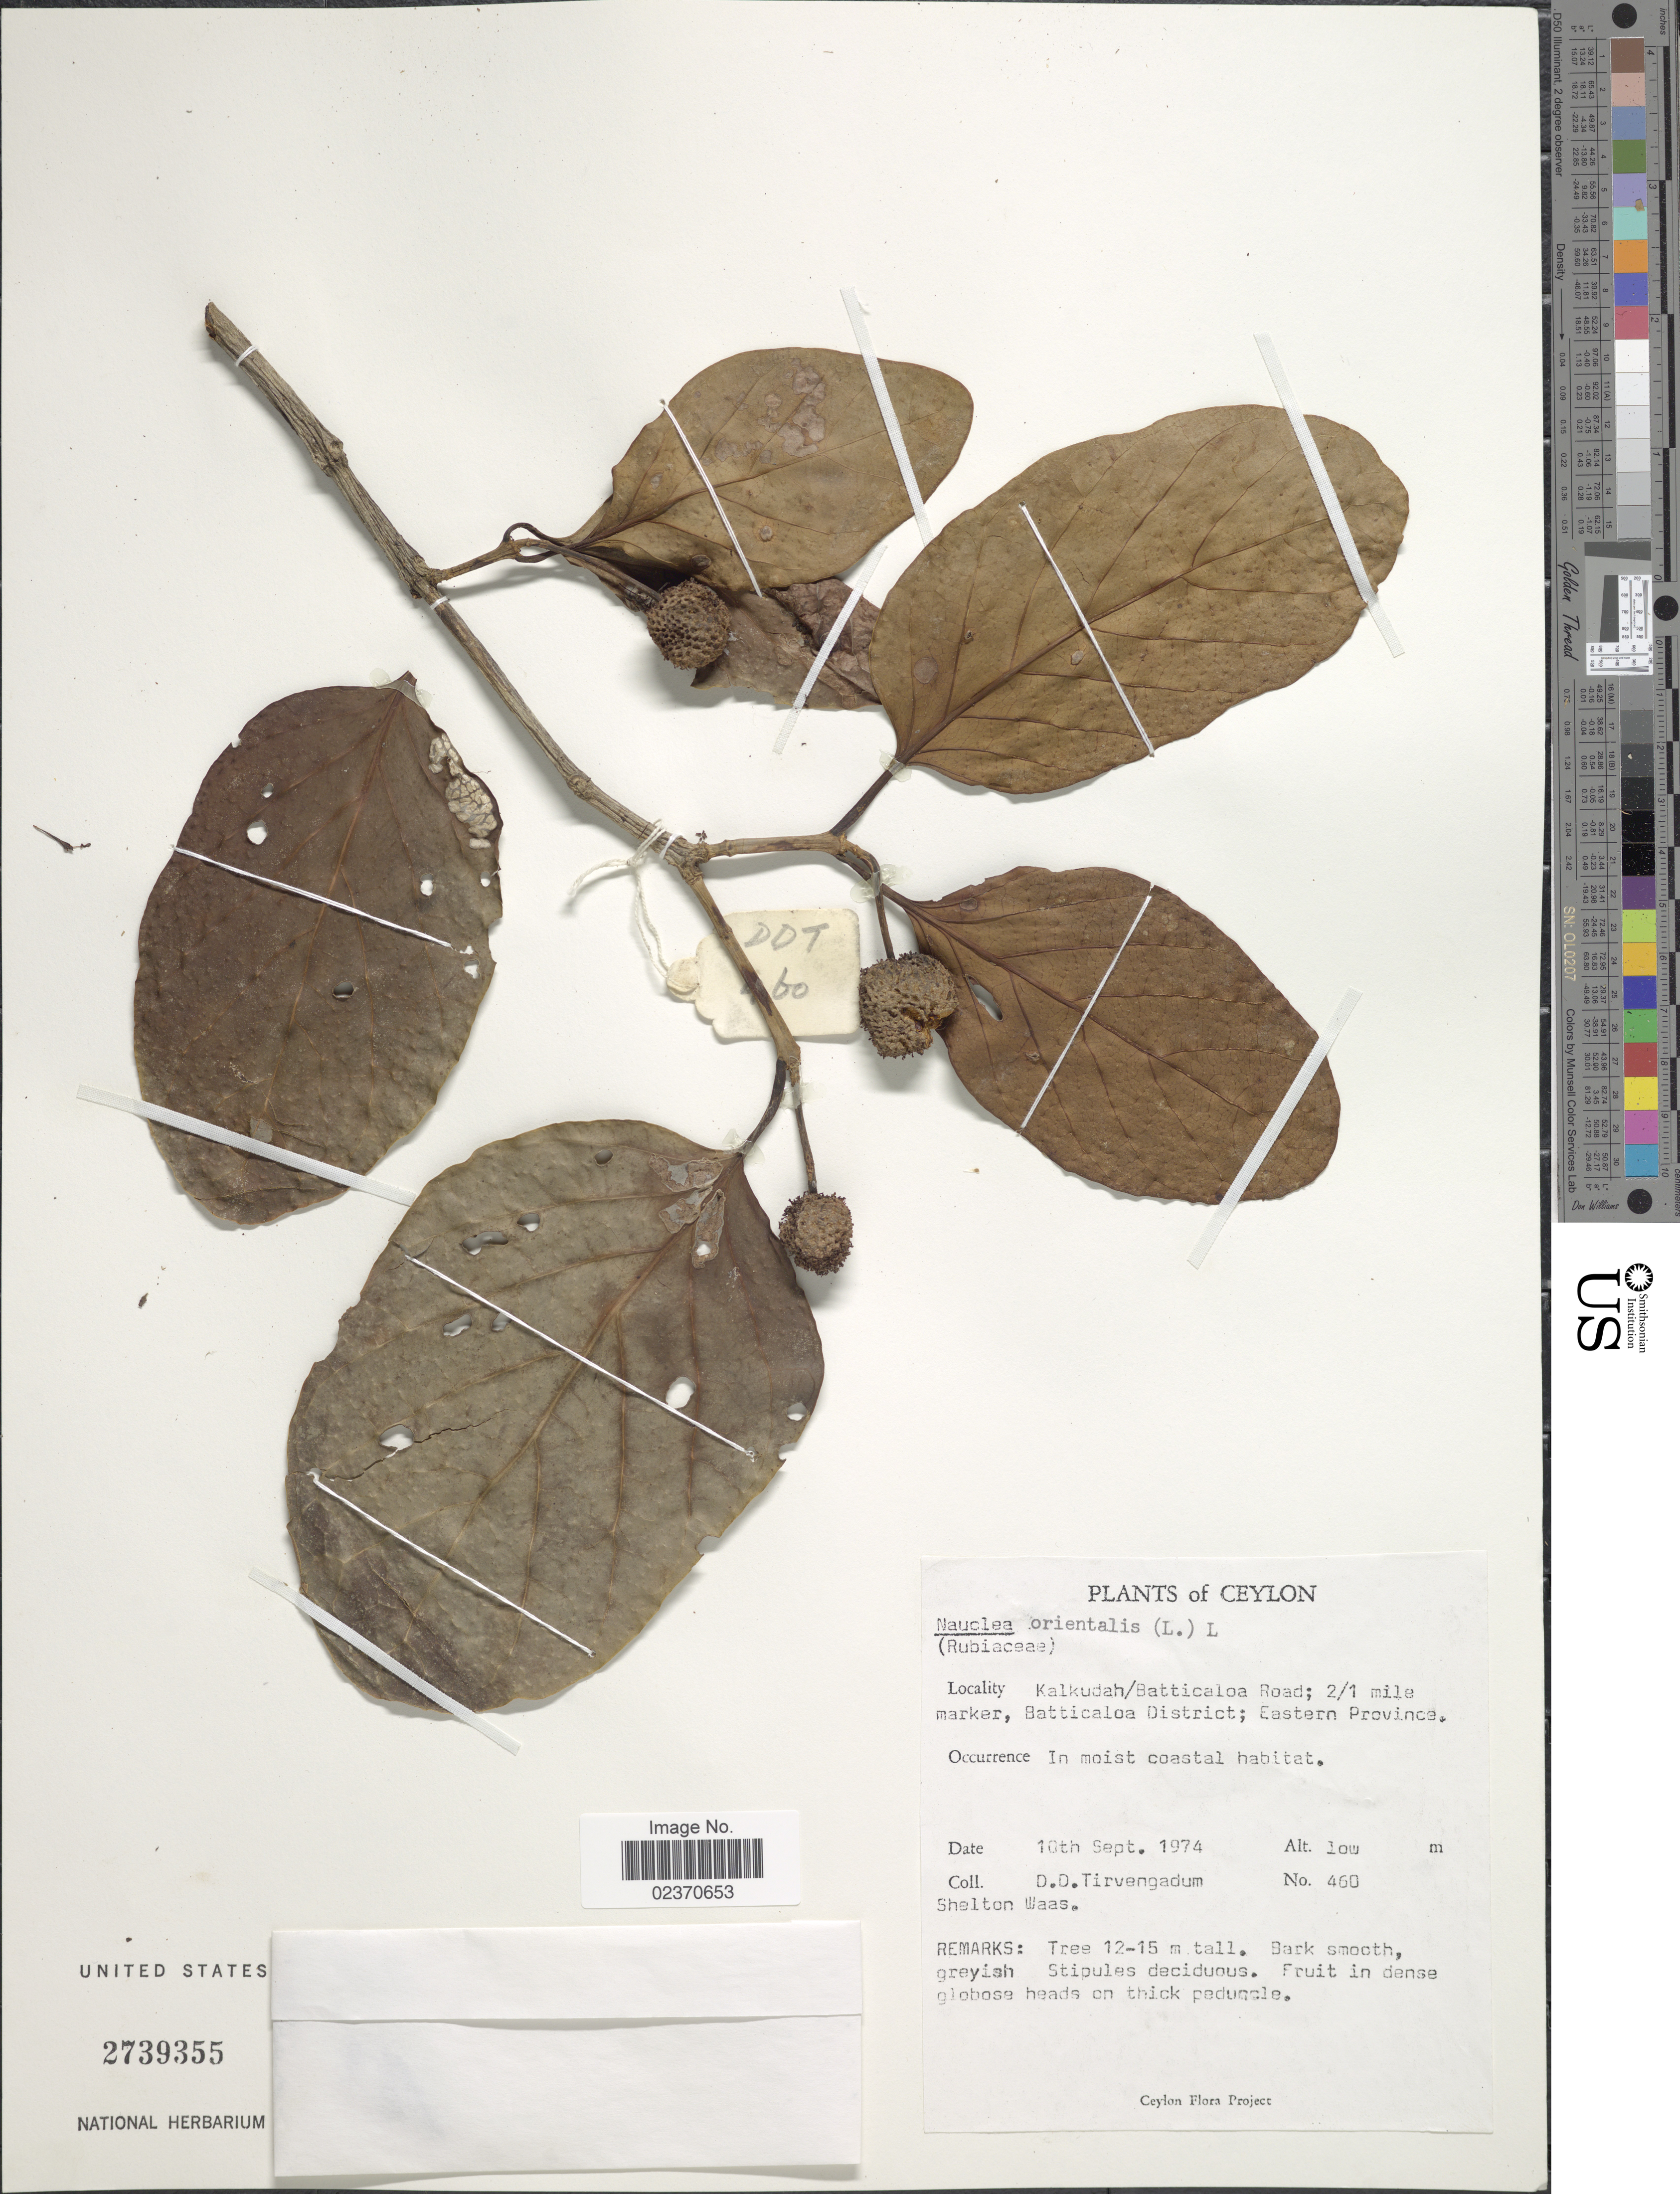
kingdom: Plantae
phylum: Tracheophyta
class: Magnoliopsida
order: Gentianales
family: Rubiaceae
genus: Nauclea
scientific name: Nauclea orientalis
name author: (L.) L.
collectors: D. Tirvengadum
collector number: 460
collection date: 1974-09-10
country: Sri Lanka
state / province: Eastern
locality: Ceylon, Kalkudah/Batticalao Road, 2/1 mile marker, Batticalao District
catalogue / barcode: US 2739355